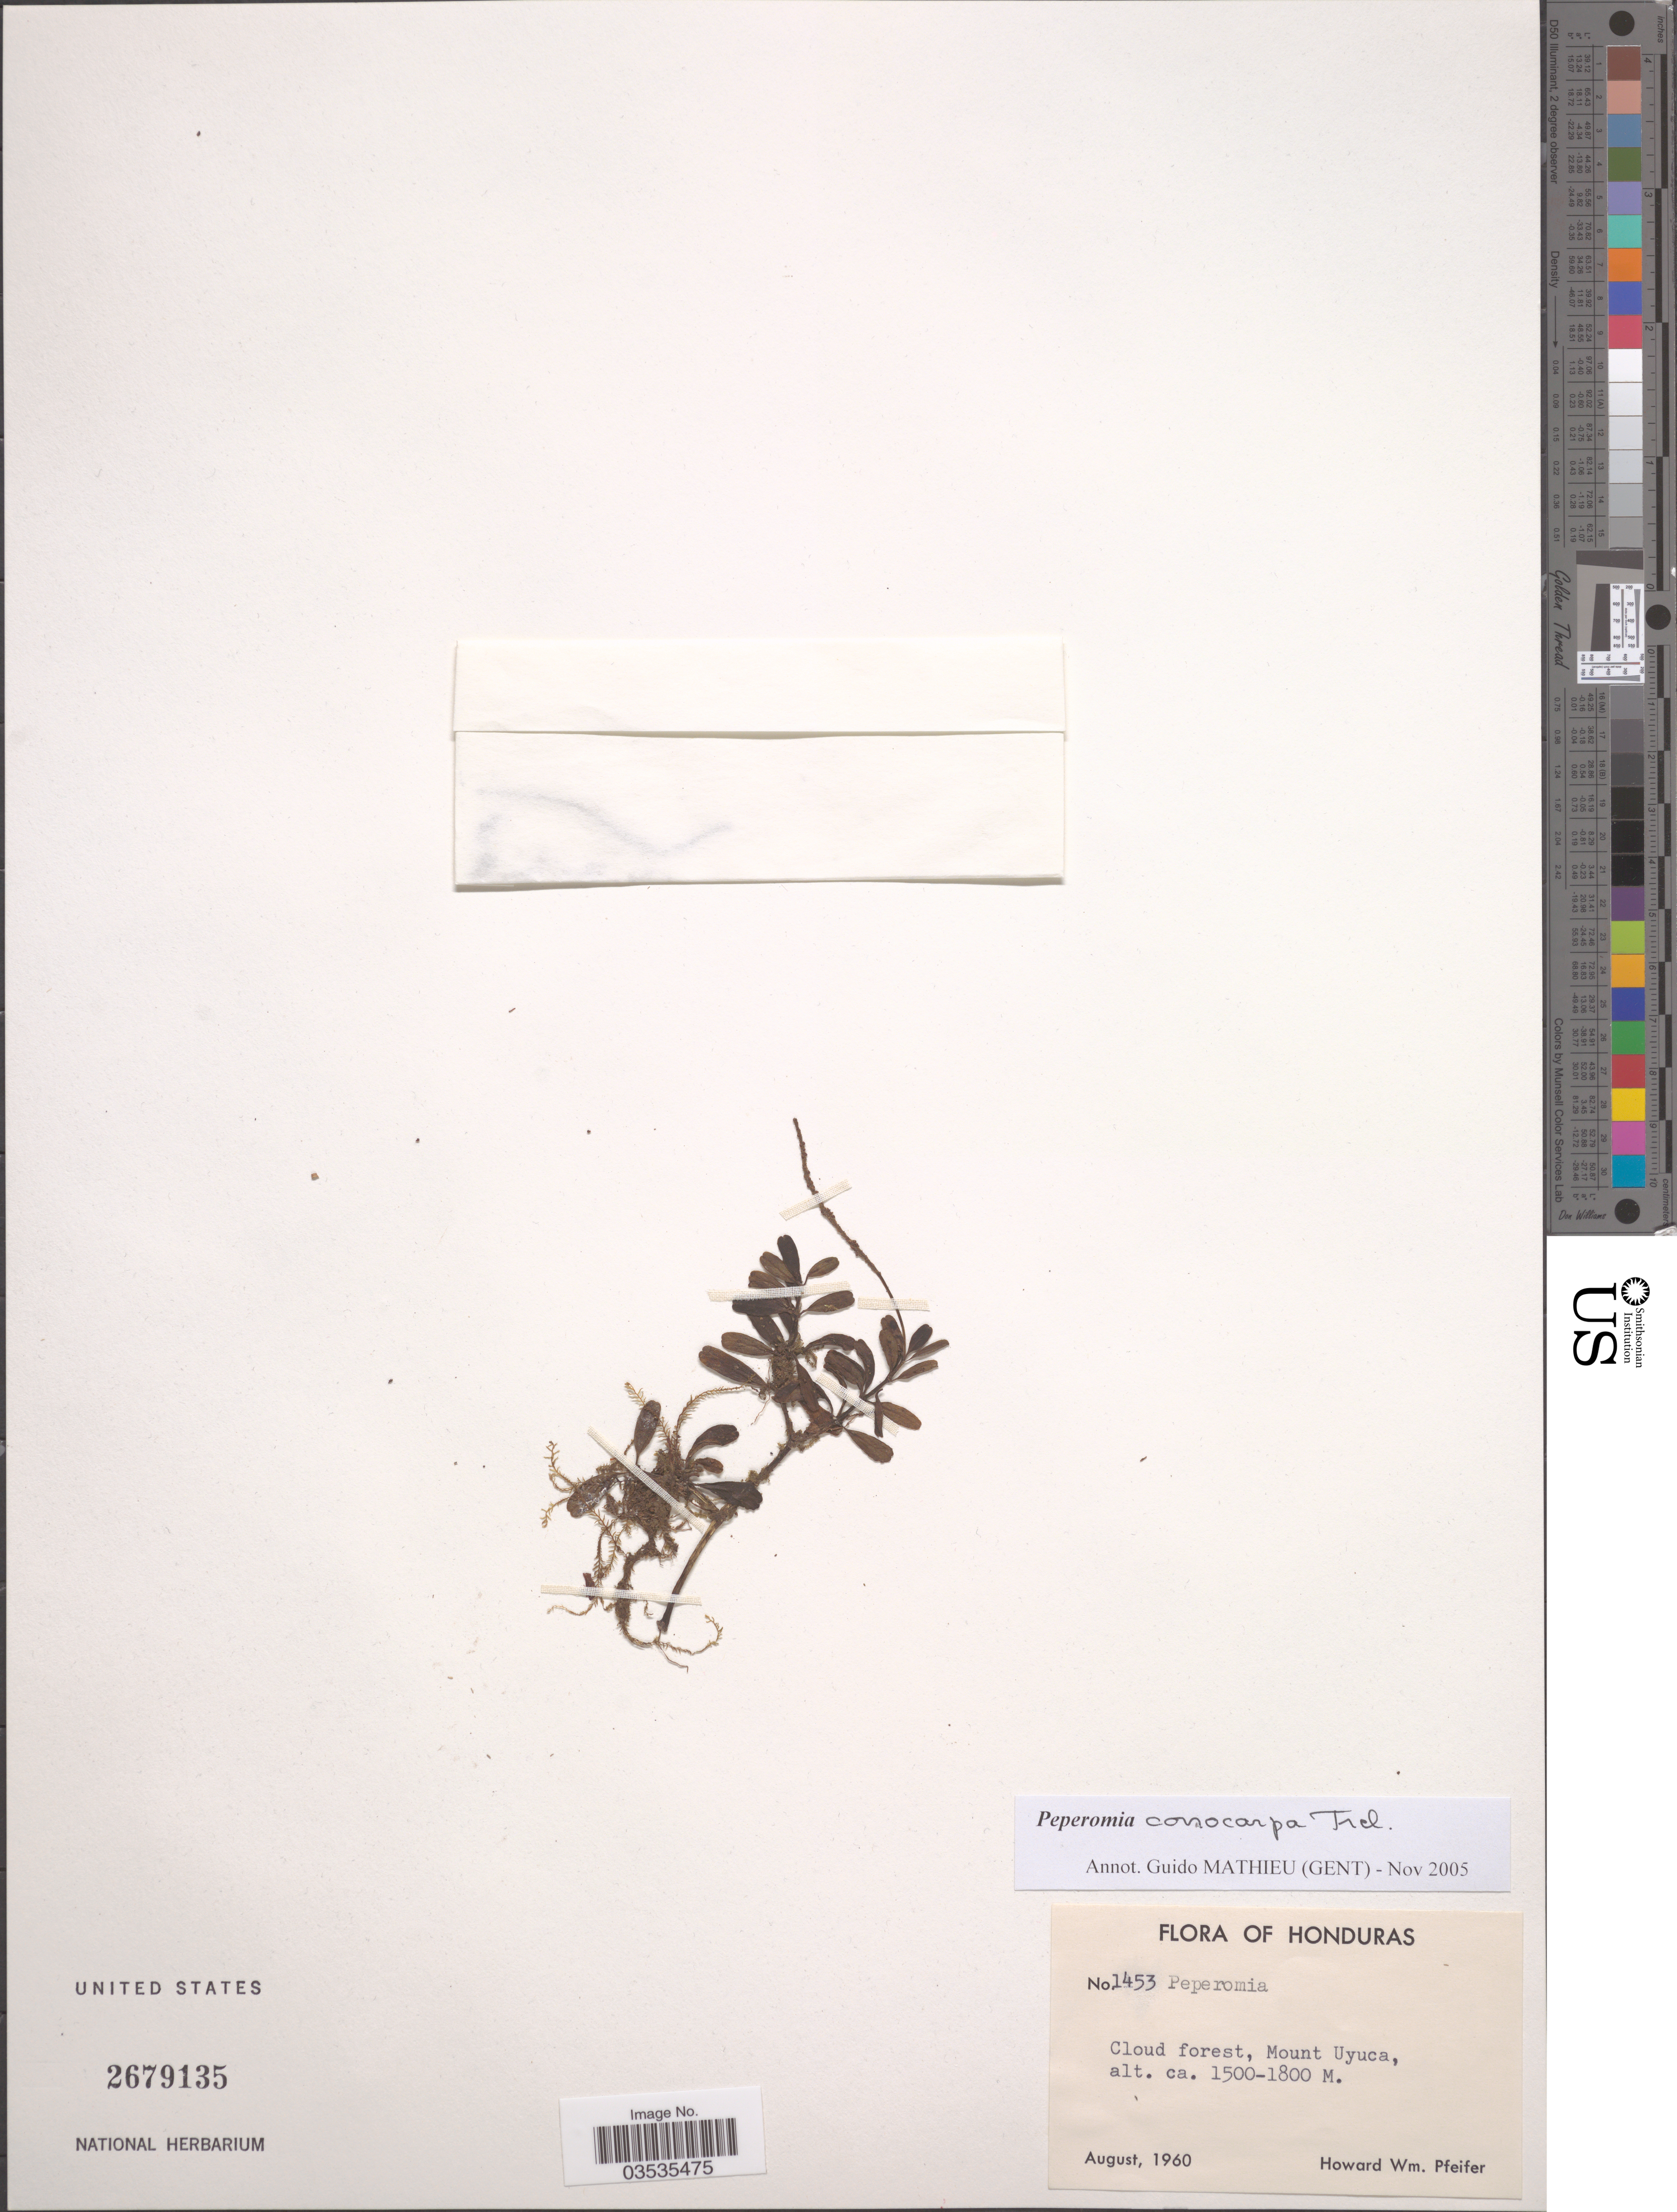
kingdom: Plantae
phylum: Tracheophyta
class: Magnoliopsida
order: Piperales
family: Piperaceae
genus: Peperomia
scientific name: Peperomia conocarpa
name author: Trel. in Yunck.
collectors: H. W. Pfeifer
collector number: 1453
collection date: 1960-08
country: Honduras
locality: Cloud forest, Mount Uyuca.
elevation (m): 1500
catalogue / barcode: US 2679135